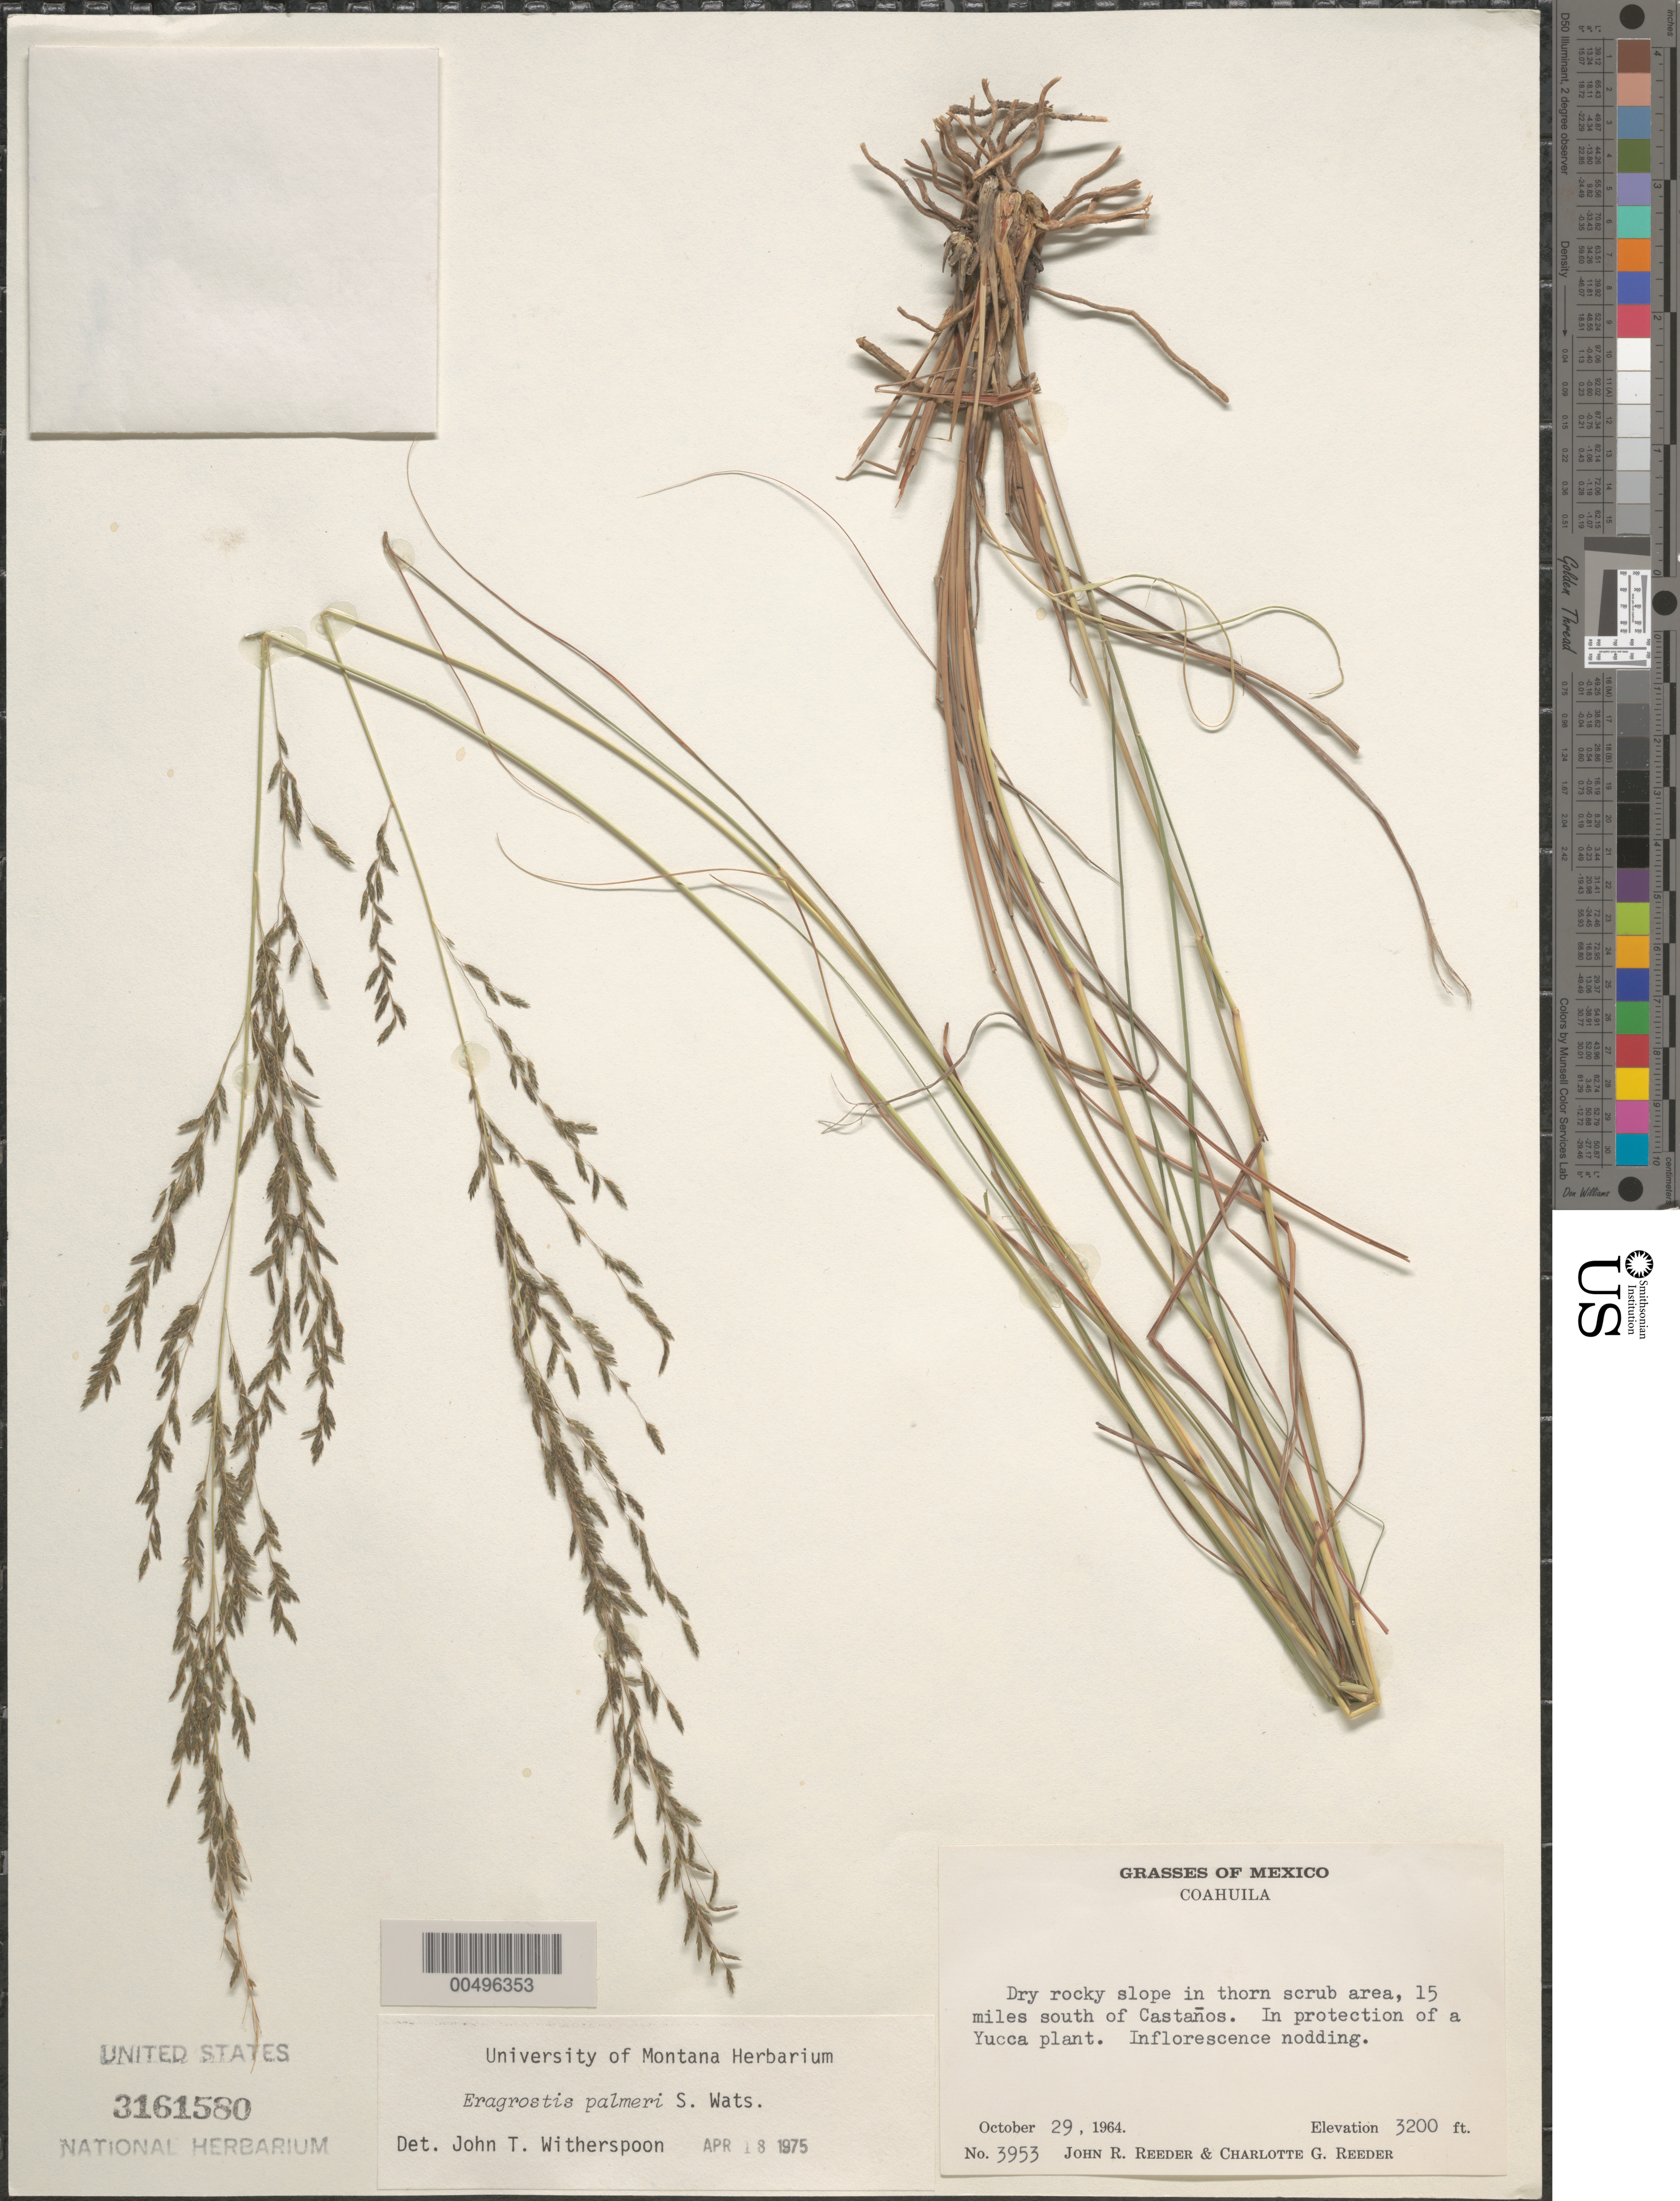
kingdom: Plantae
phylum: Tracheophyta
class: Liliopsida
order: Poales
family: Poaceae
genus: Eragrostis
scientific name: Eragrostis palmeri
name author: S. Watson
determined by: Witherspoon, John T.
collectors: J. R. Reeder & C. G. Reeder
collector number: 3953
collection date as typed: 29 Oct 1964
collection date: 1964-10-29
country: Mexico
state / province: Coahuila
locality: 15 mi S of Castaños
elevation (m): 975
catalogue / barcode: US 3161580